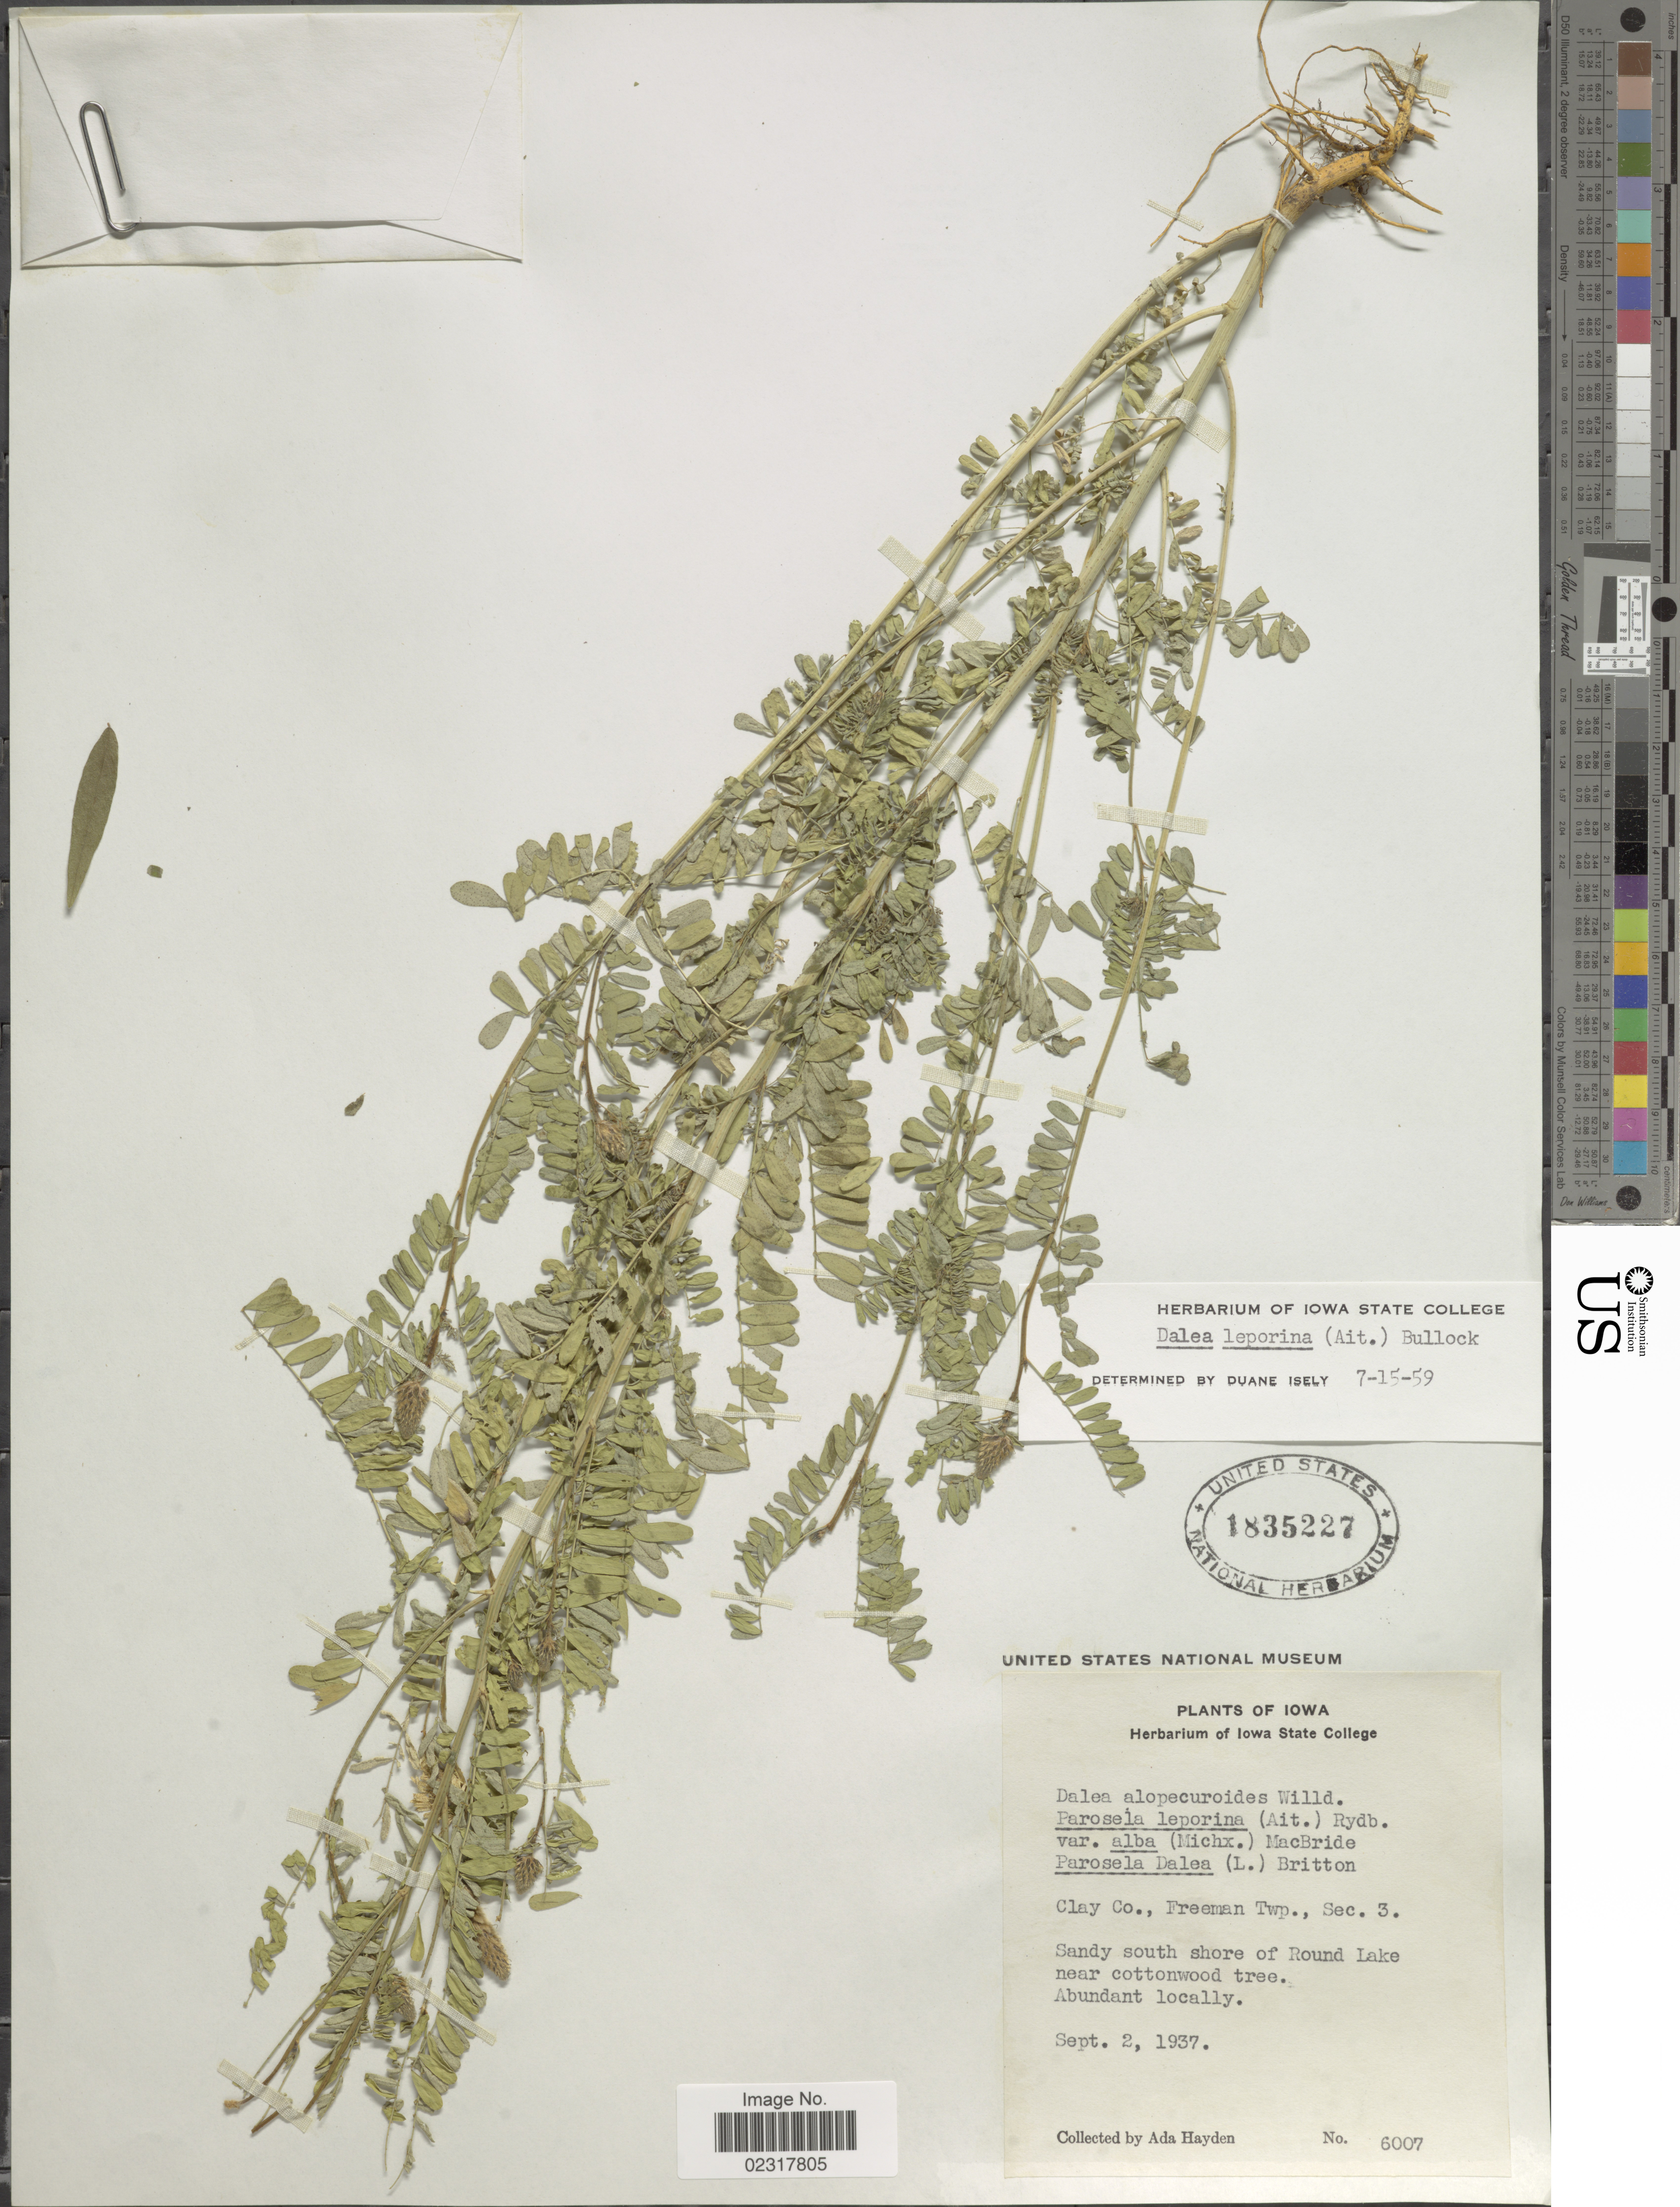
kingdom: Plantae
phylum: Tracheophyta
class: Magnoliopsida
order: Fabales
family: Fabaceae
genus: Dalea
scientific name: Dalea leporina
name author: (Aiton) Bullock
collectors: Ada Hayden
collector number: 6007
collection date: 1937-09-02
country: United States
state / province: Iowa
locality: Clay Co., Freeman Twp., Sec. 3. Sandy south shore of Round Lake near cottonwood tree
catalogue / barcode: US 1835227